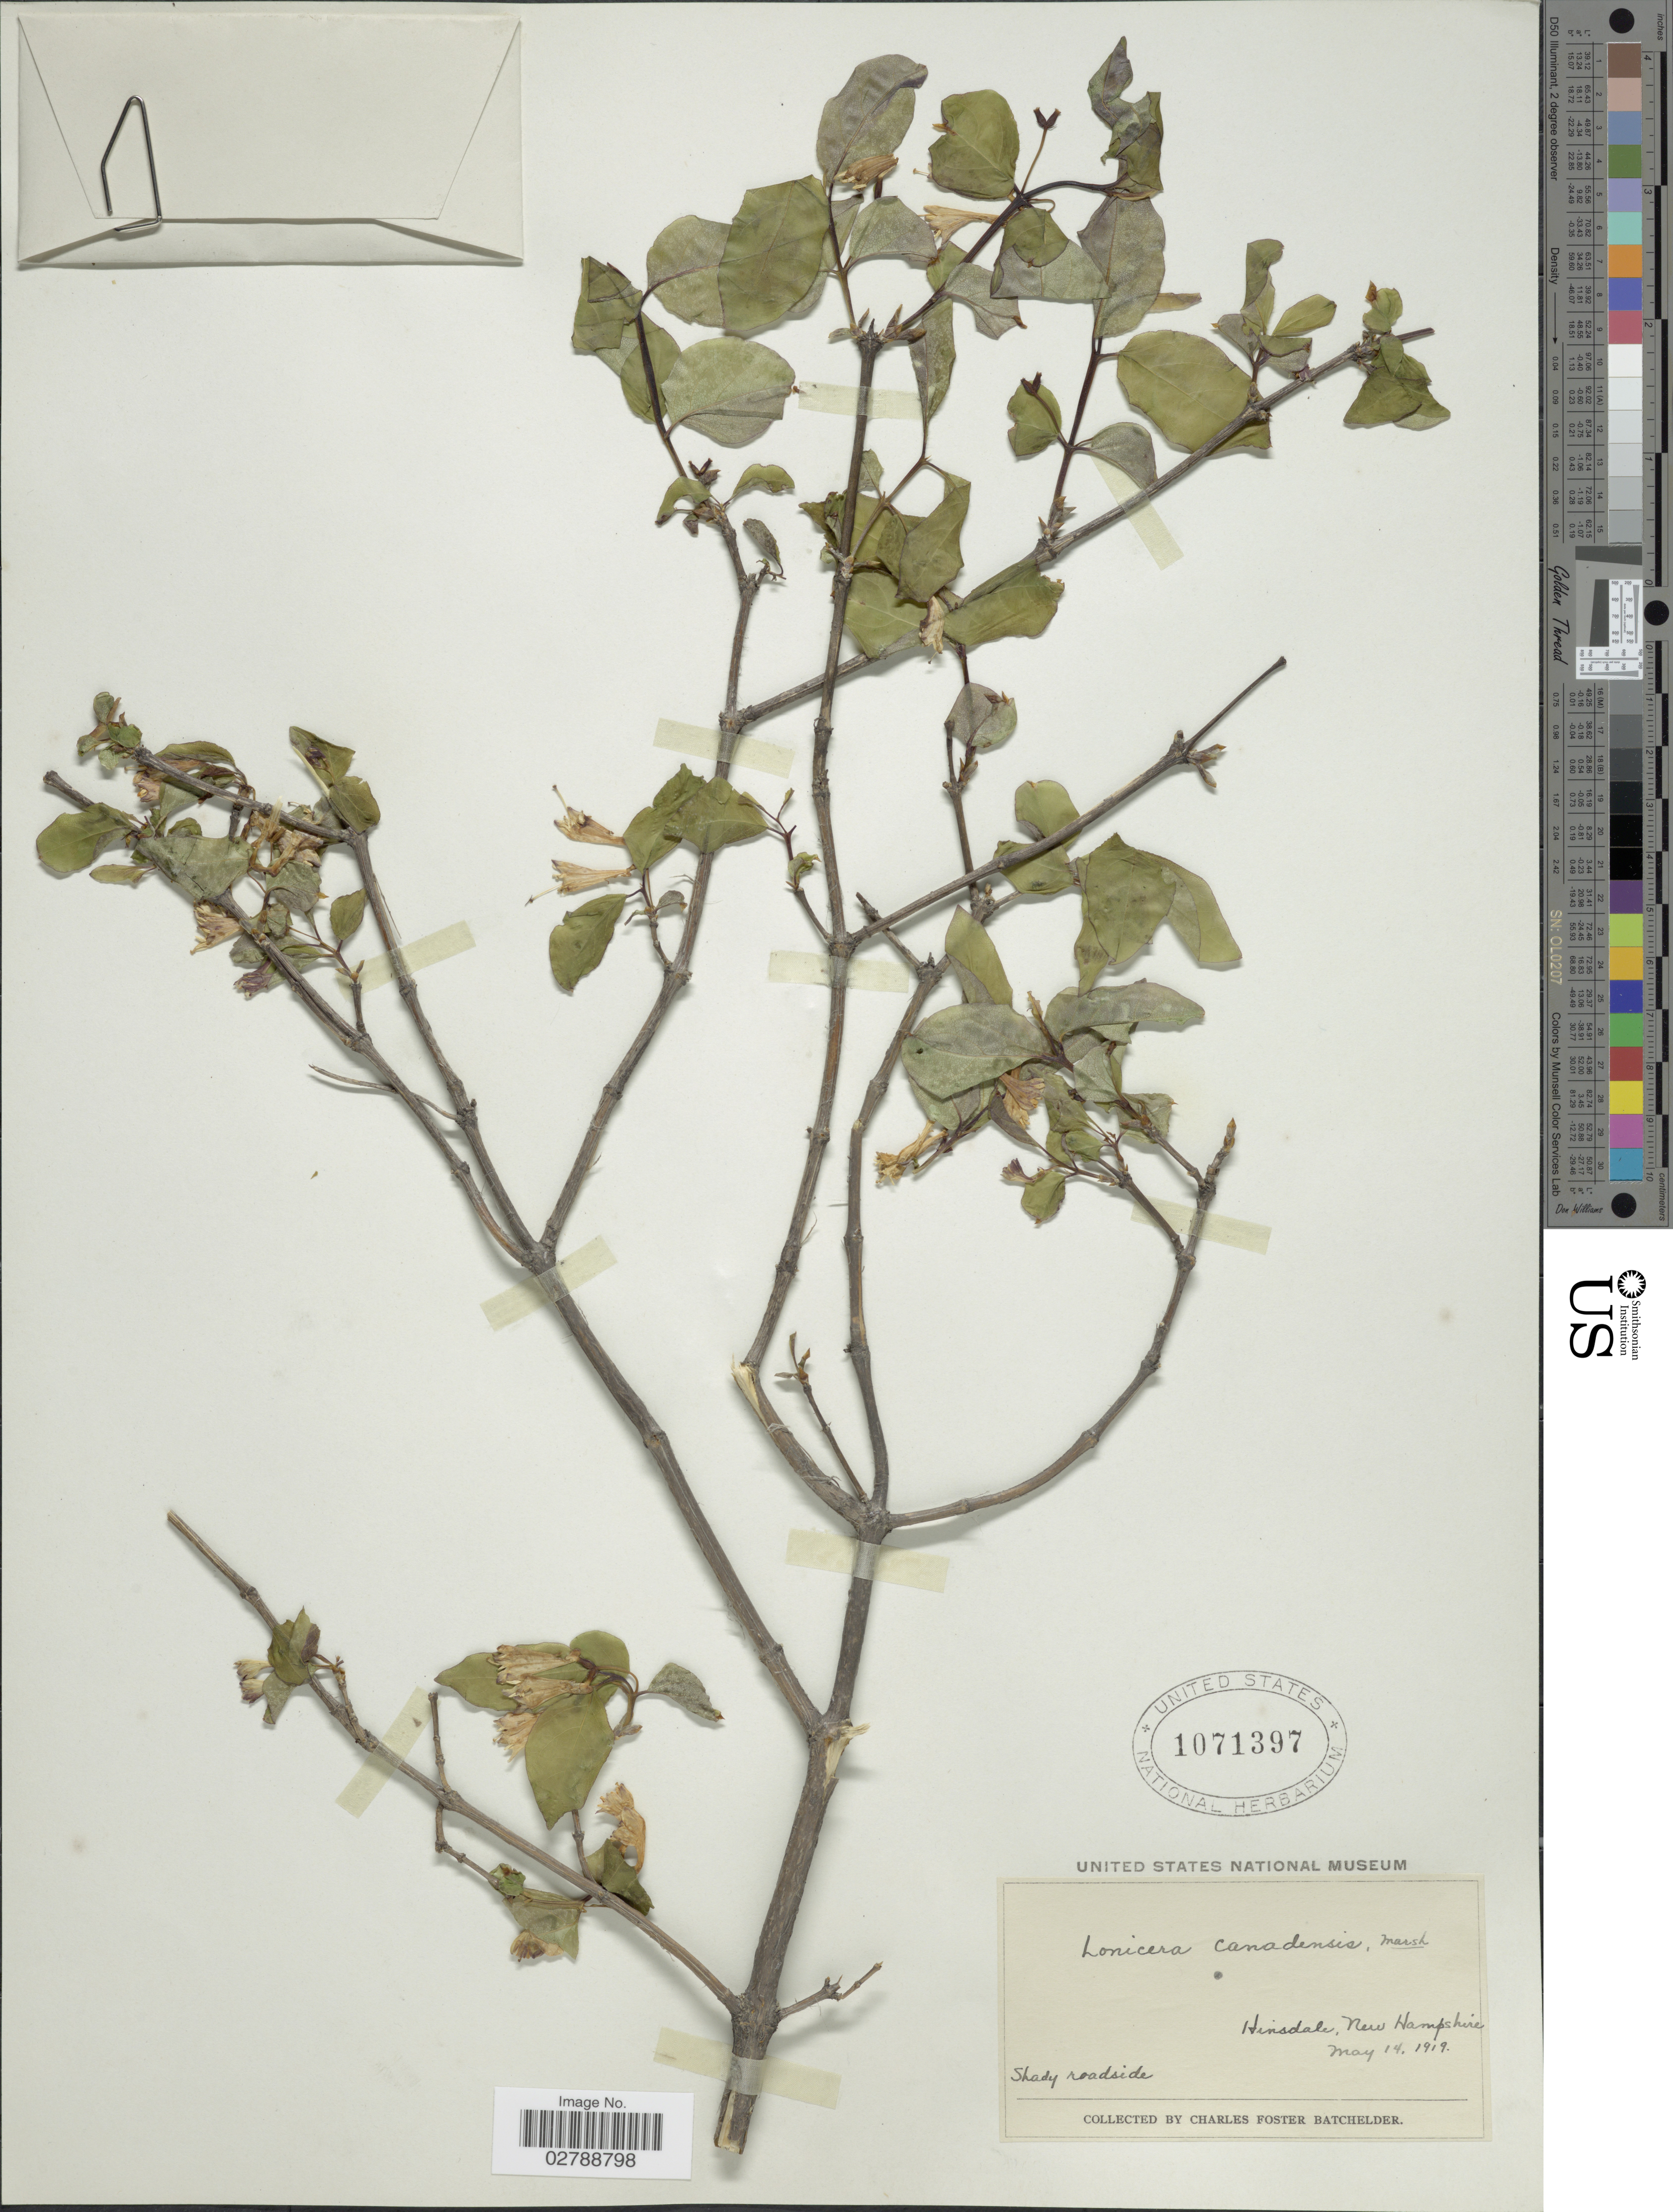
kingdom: Plantae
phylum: Tracheophyta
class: Magnoliopsida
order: Dipsacales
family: Caprifoliaceae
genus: Lonicera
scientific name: Lonicera canadensis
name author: Bartram & W. Bartram ex Marshall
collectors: C. Batchelder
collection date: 1919-05-14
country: United States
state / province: New Hampshire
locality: Hinsdale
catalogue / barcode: US 1071397